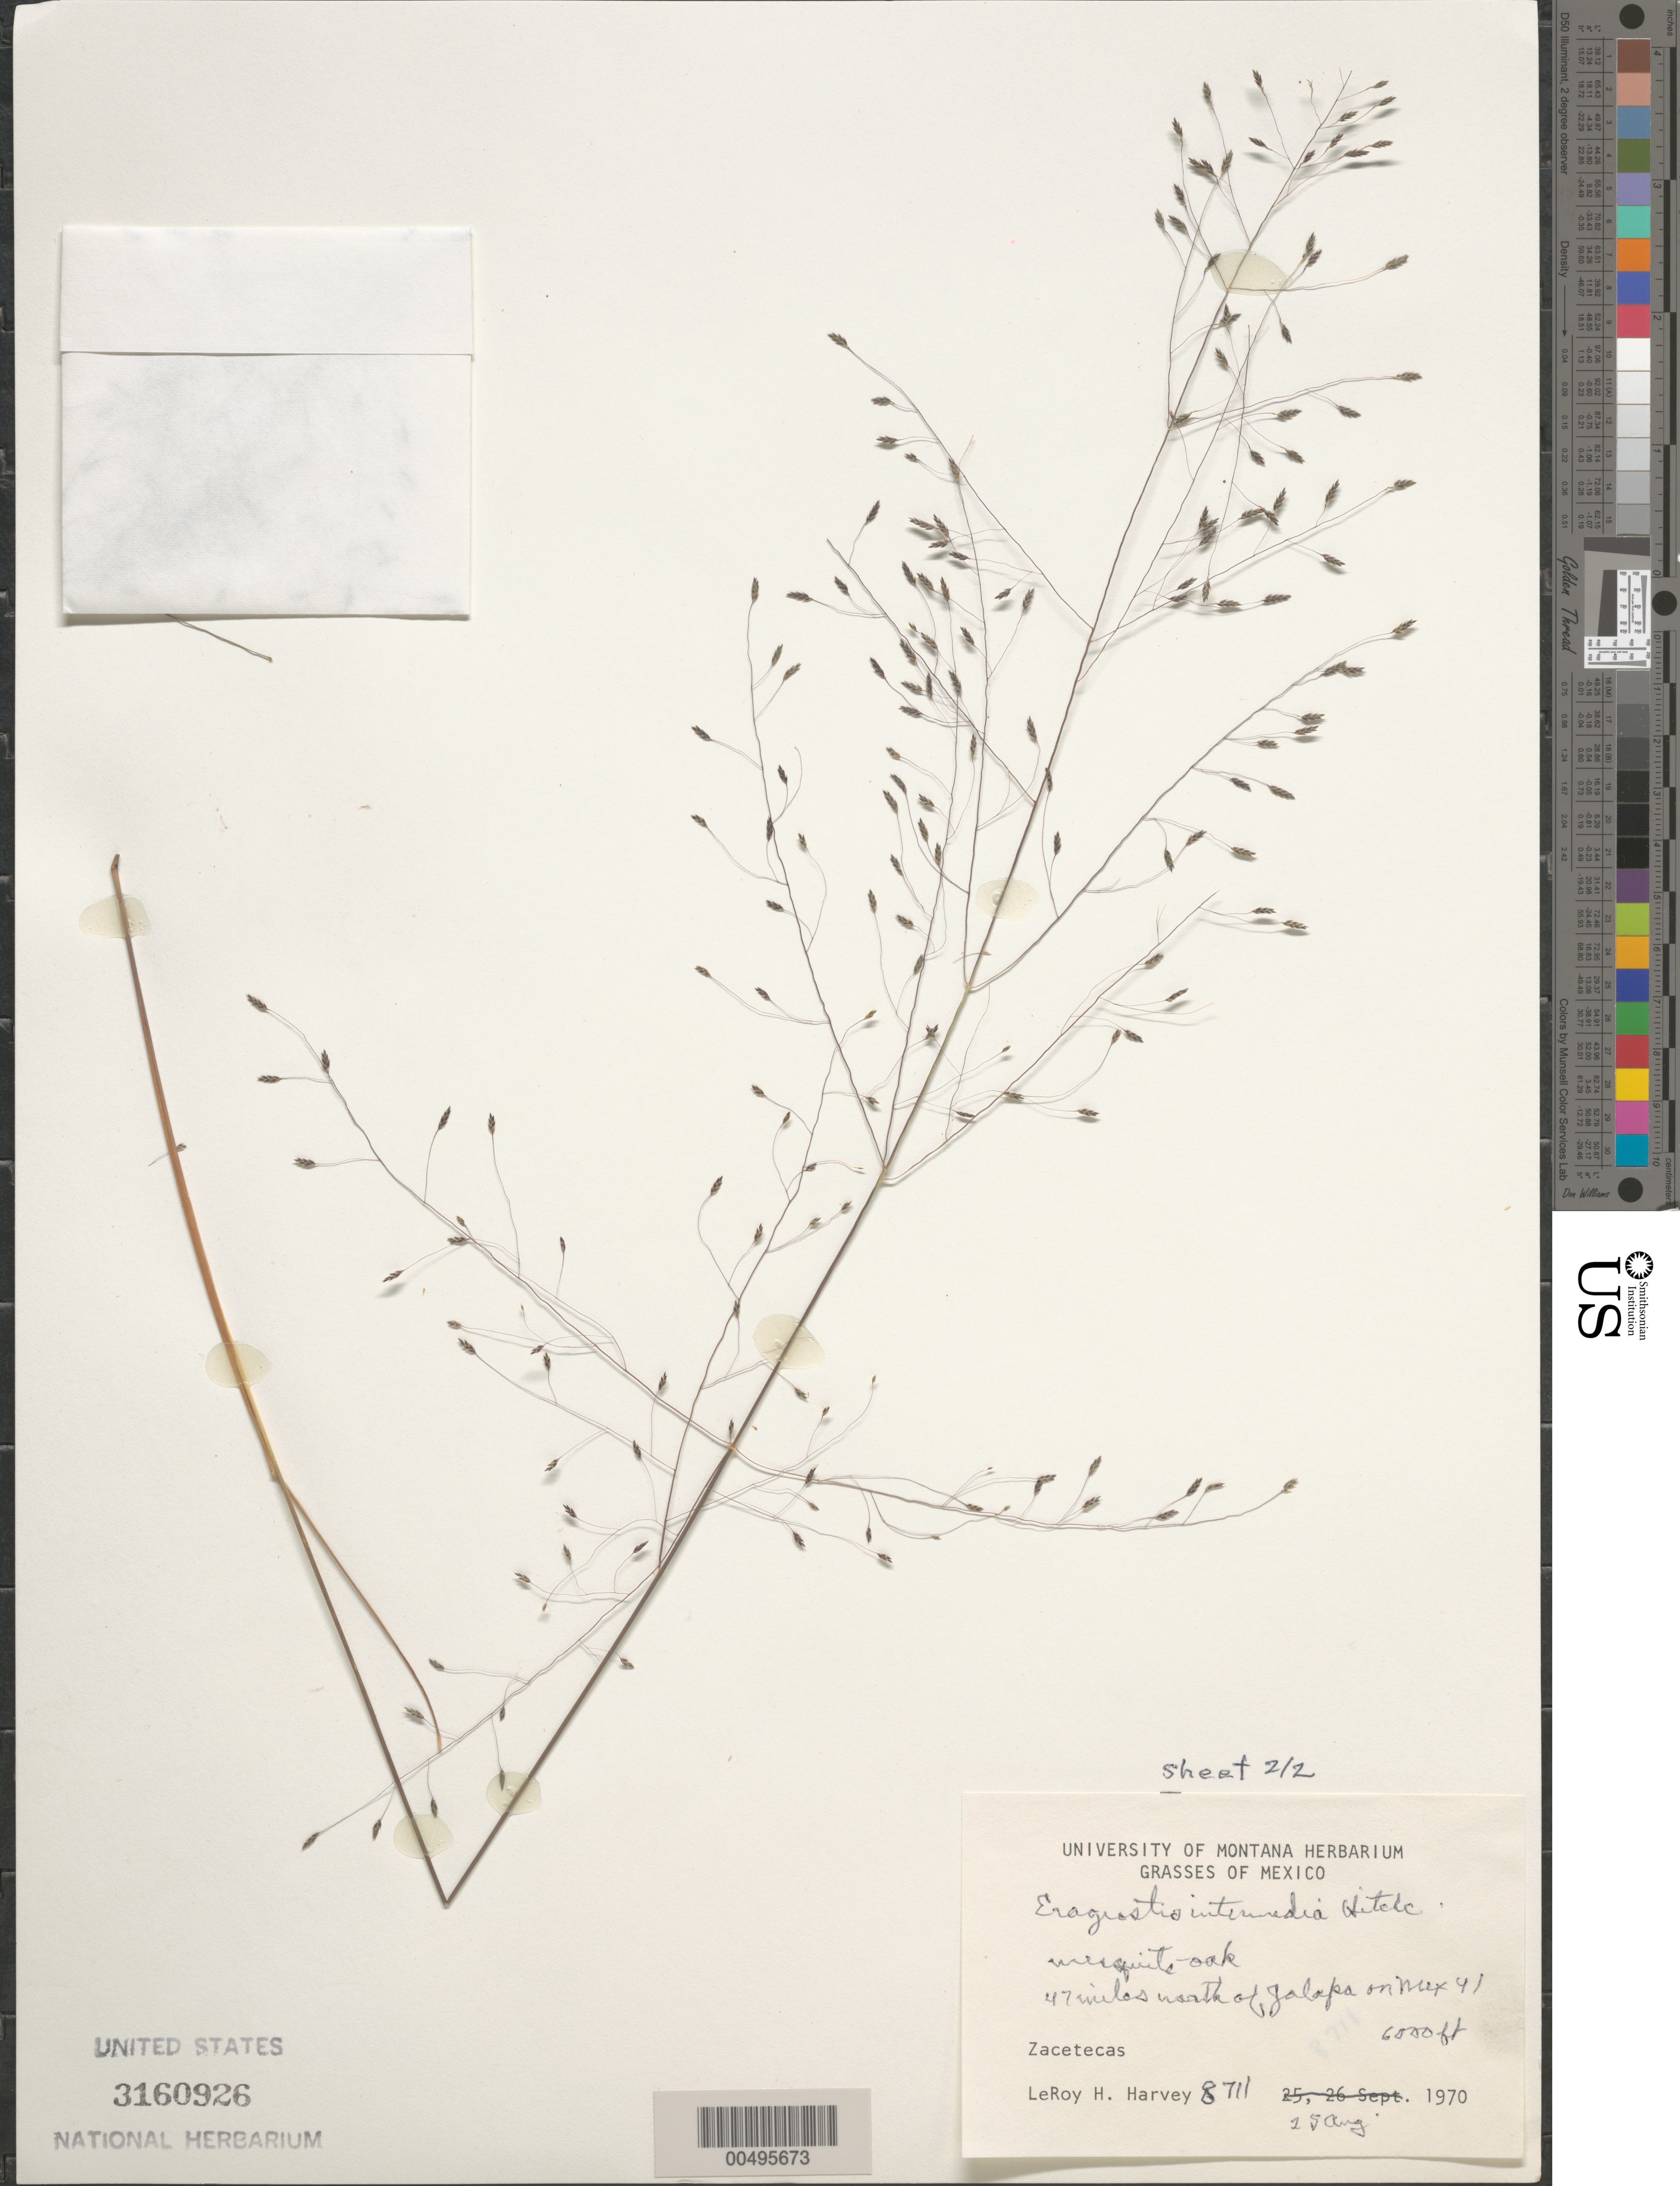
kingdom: Plantae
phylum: Tracheophyta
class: Liliopsida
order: Poales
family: Poaceae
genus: Eragrostis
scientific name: Eragrostis intermedia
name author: Hitchc.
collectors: L. H. Harvey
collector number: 8711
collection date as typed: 25 Aug 1970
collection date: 1970-08-25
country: Mexico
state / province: Zacatecas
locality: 47 mi N of Jalapa on Mex 41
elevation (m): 1829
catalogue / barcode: US 3160926